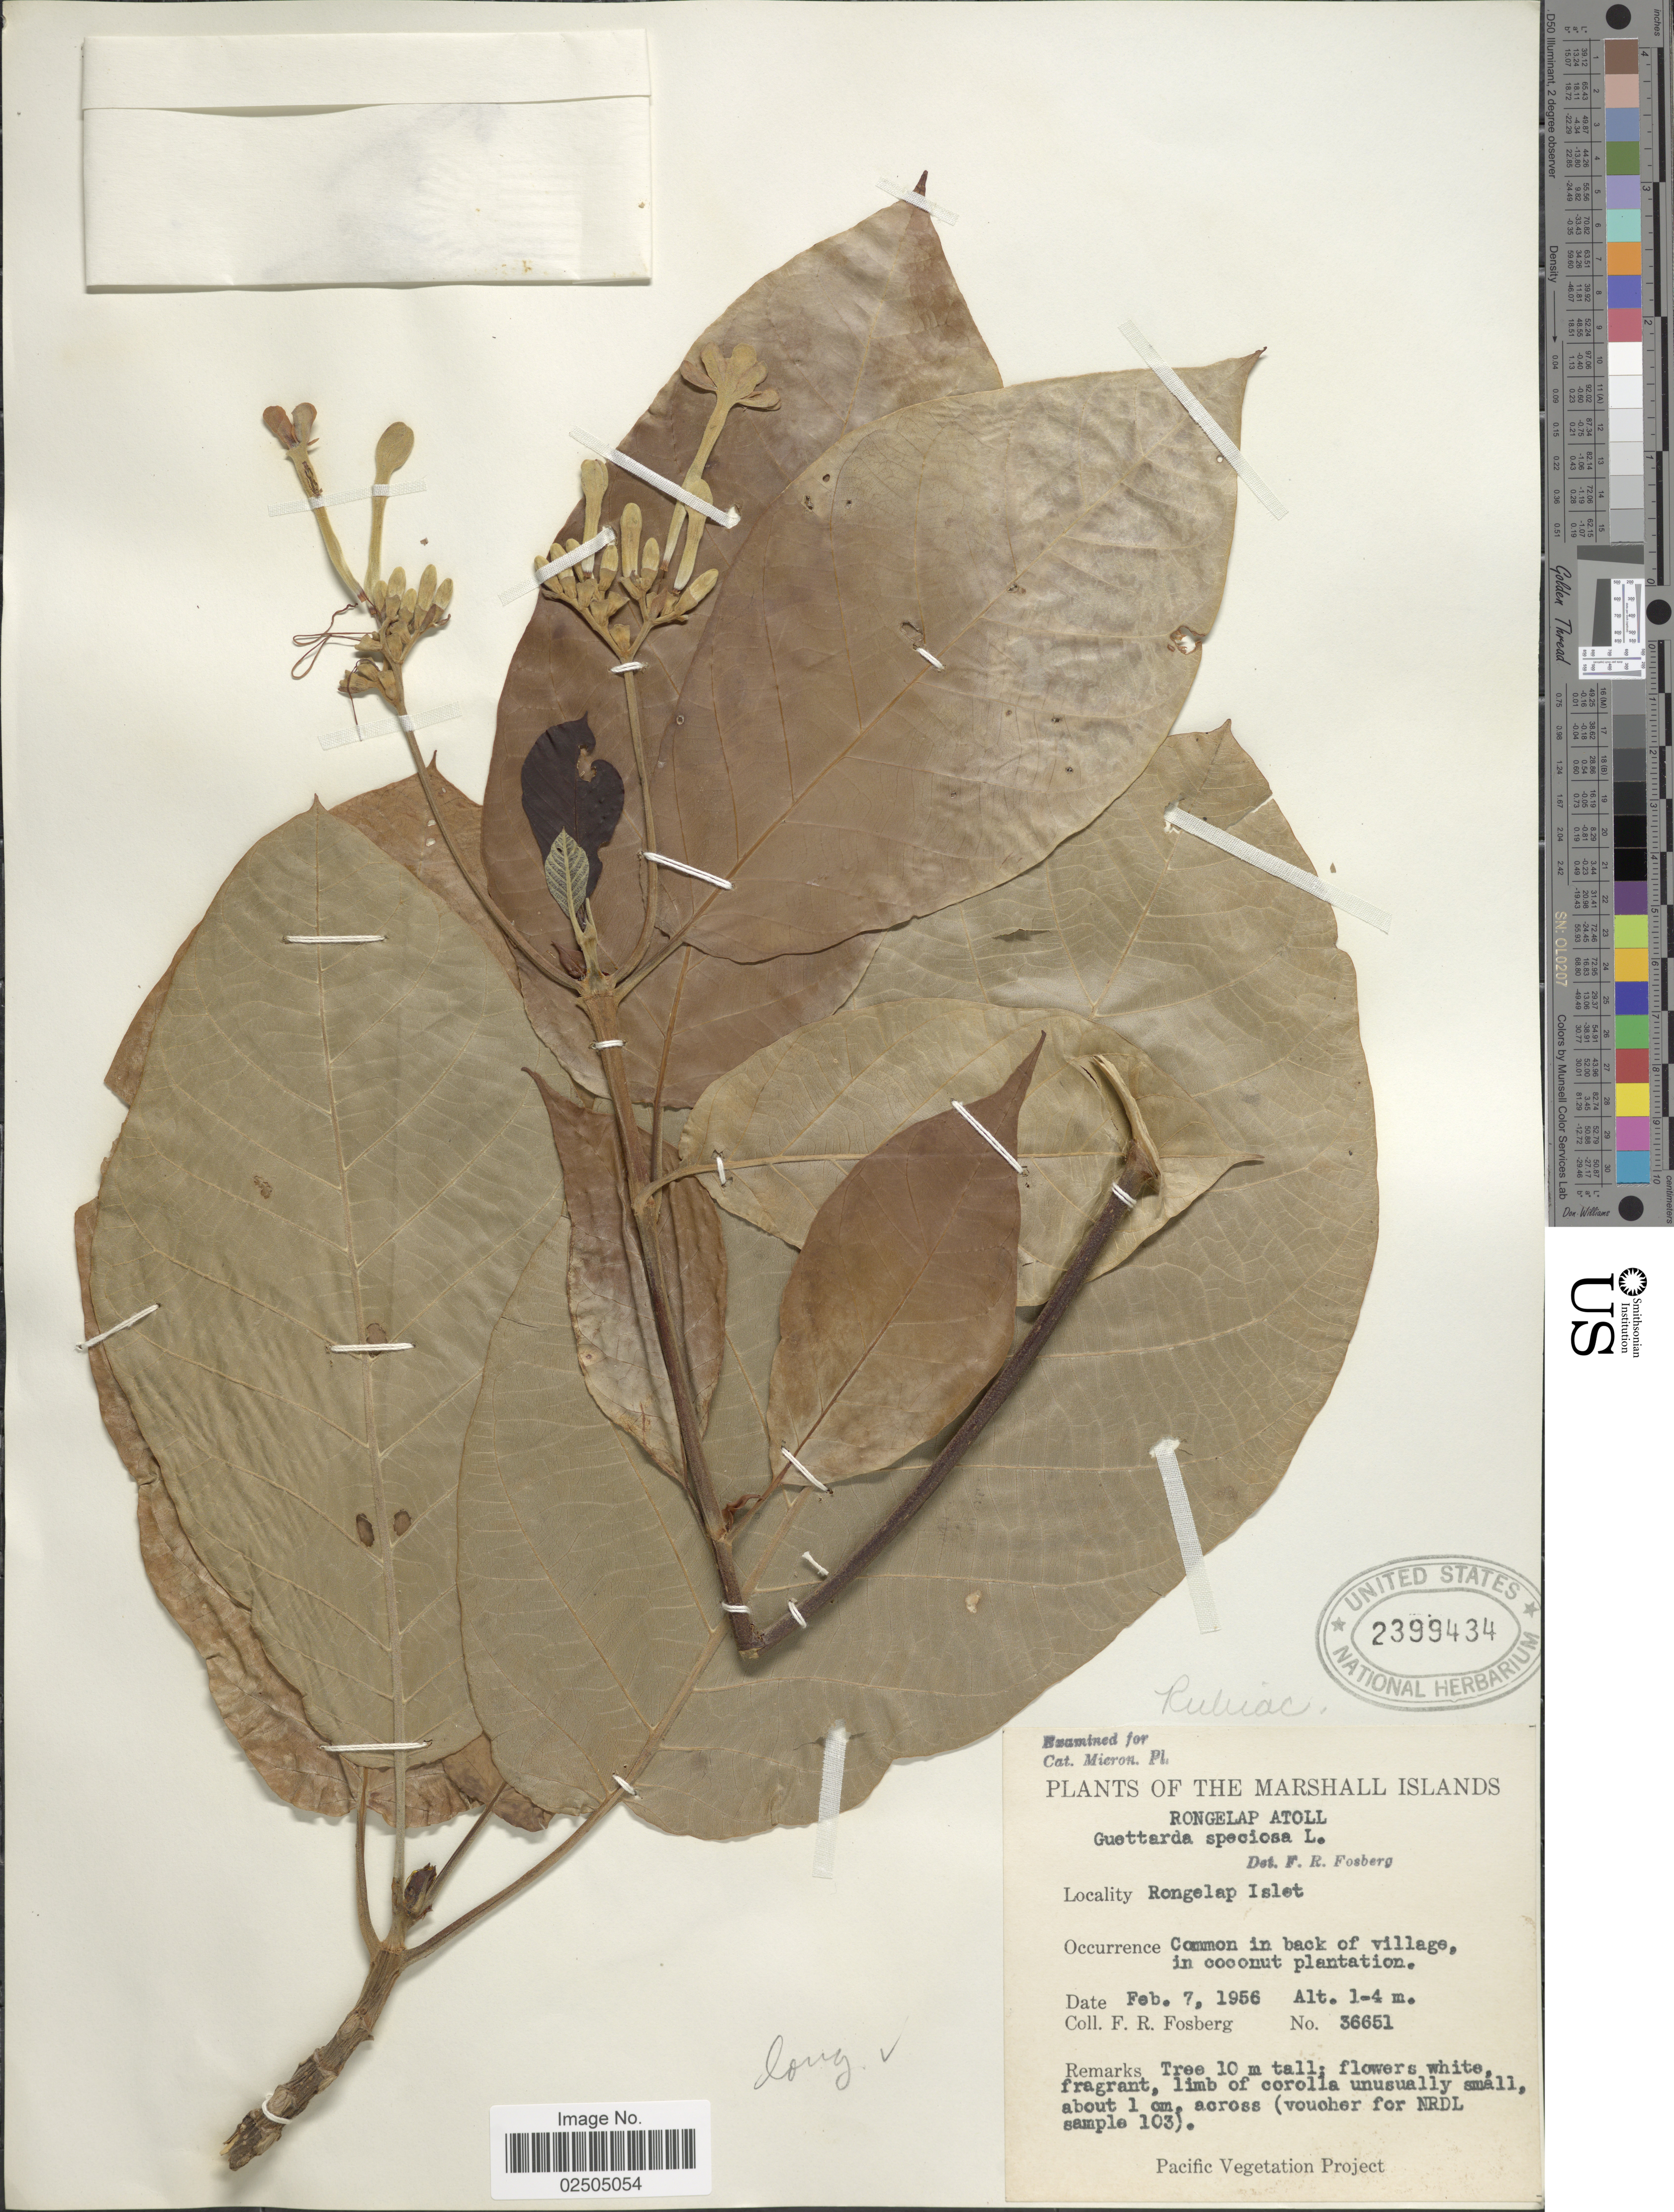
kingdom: Plantae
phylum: Tracheophyta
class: Magnoliopsida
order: Gentianales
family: Rubiaceae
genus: Guettarda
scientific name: Guettarda speciosa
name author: L.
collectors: F. R. Fosberg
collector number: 36651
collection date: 1956-02-07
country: Marshall Islands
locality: Rongelap Atoll, Rongelap Islet, Common in back of village, in coconut plantation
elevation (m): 1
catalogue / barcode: US 2399434